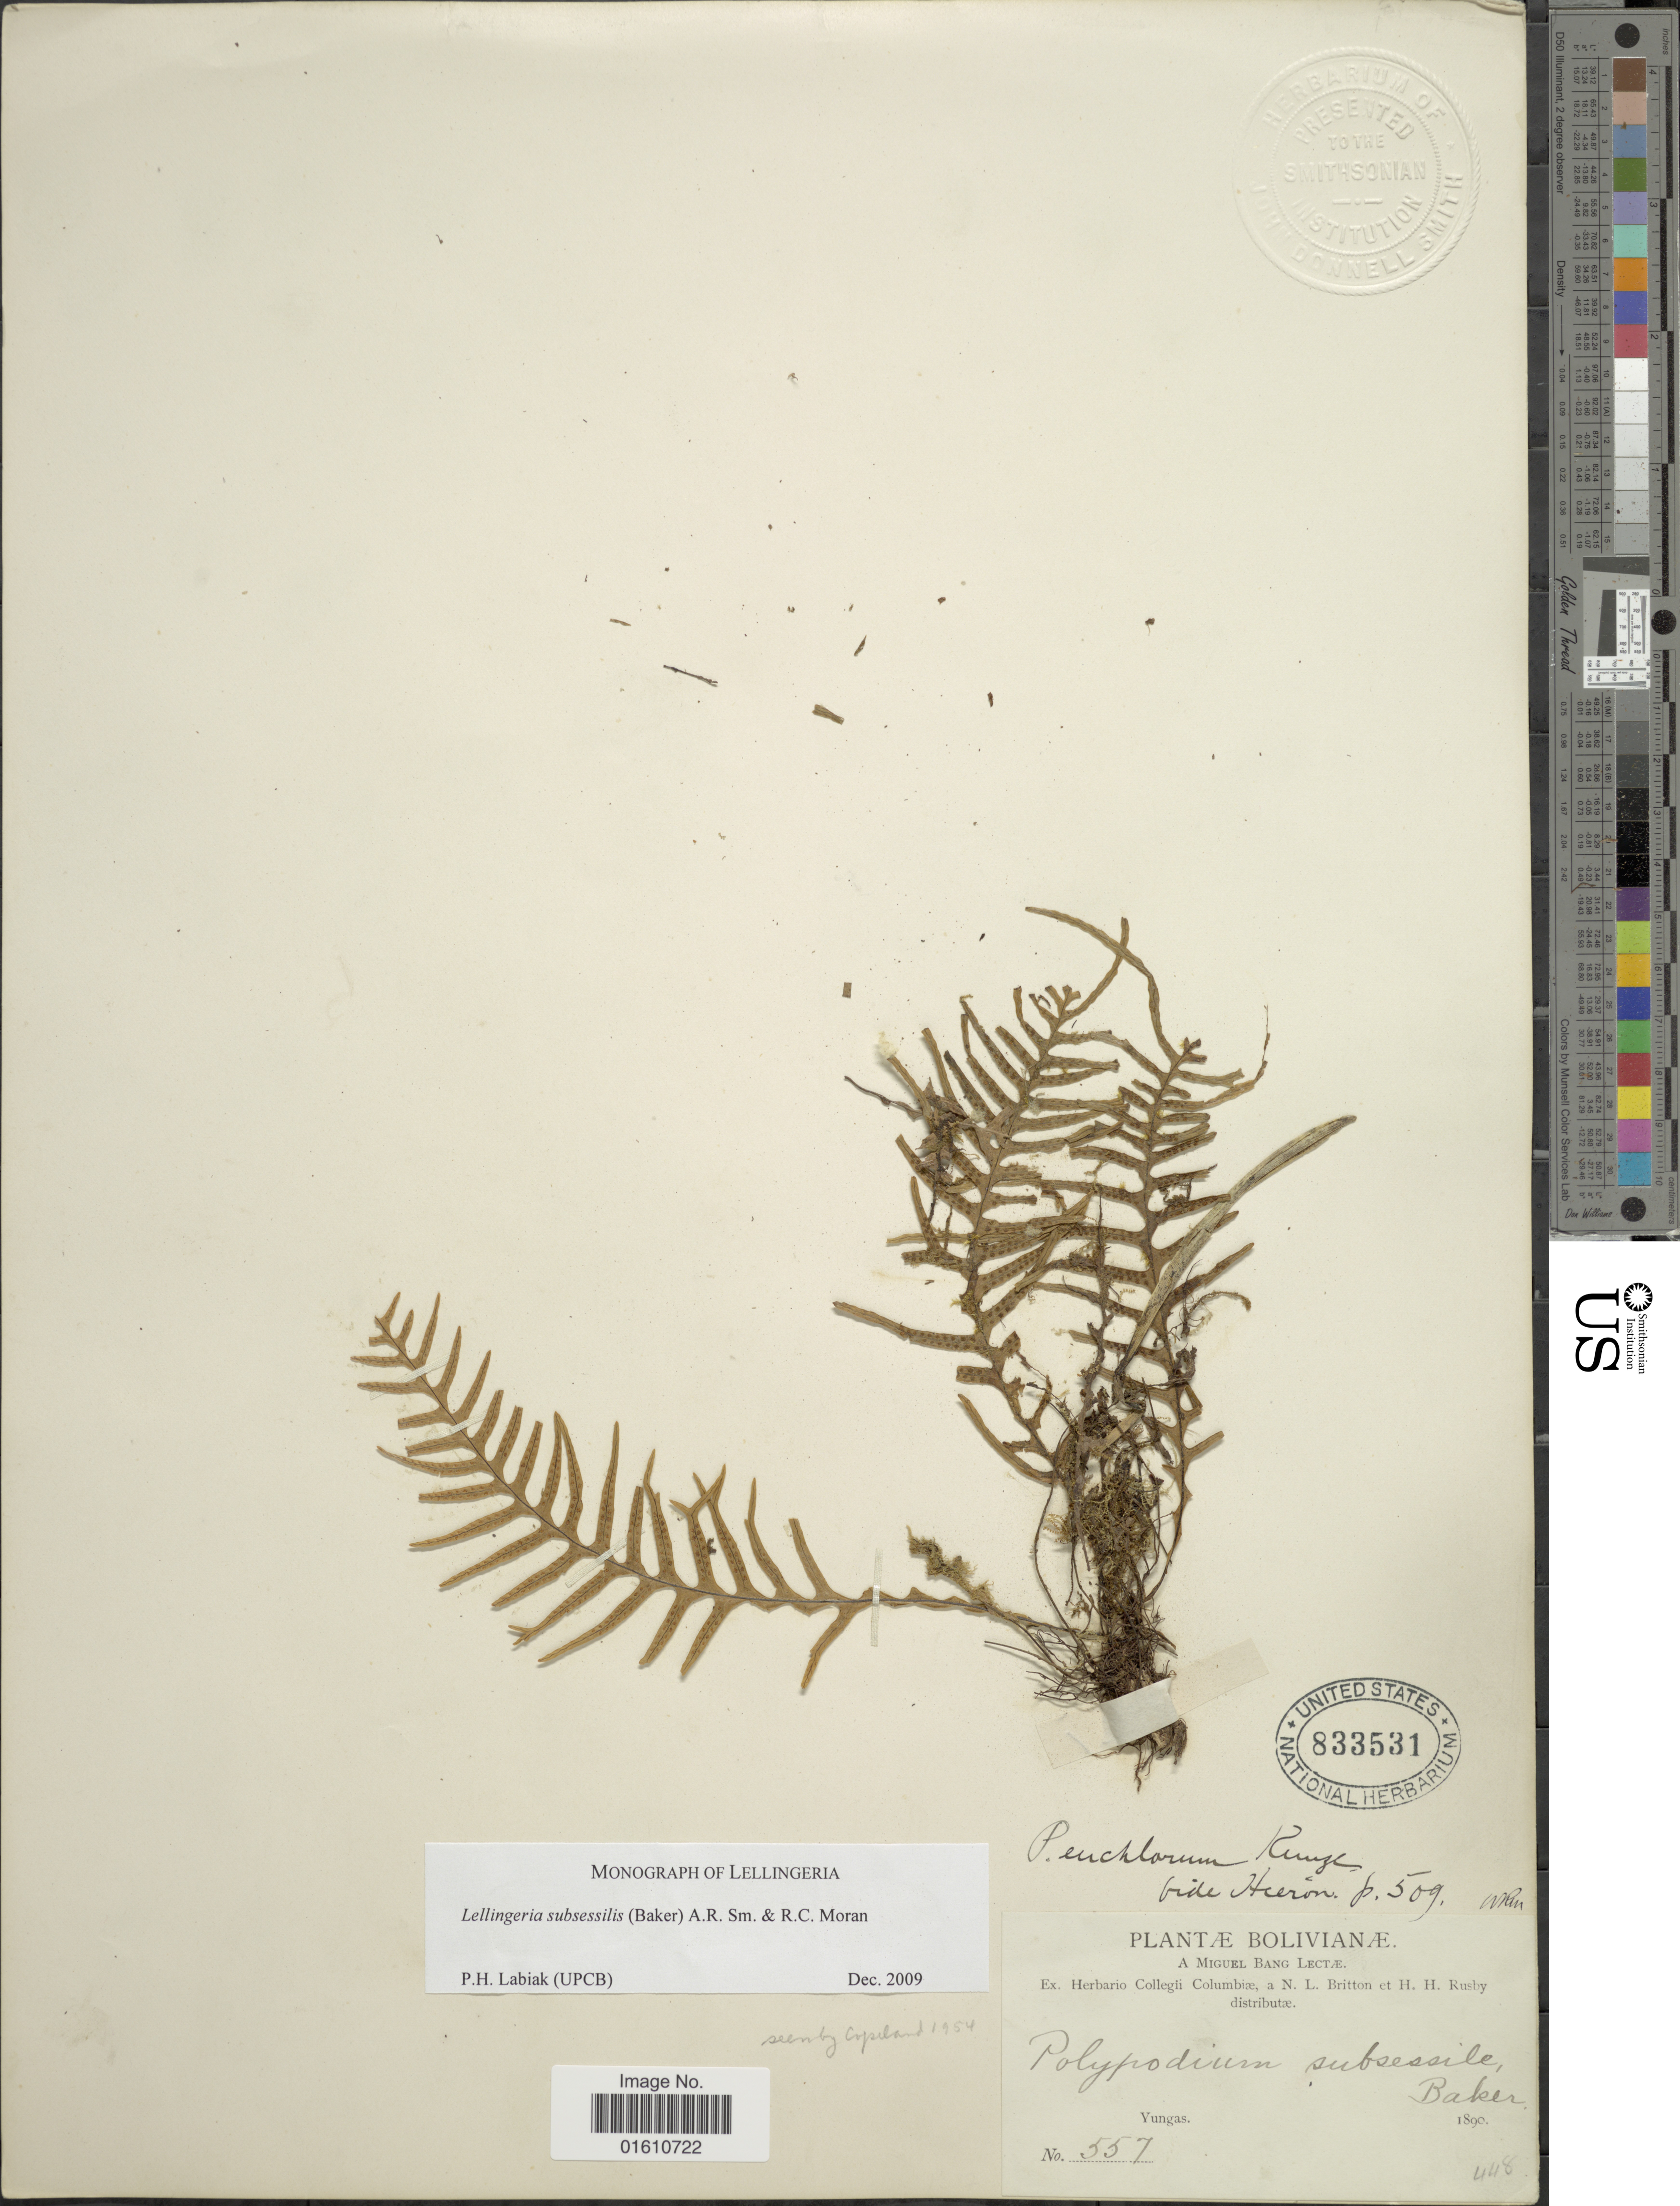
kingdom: Plantae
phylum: Tracheophyta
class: Polypodiopsida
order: Polypodiales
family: Polypodiaceae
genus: Lellingeria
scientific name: Lellingeria subsessilis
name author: (Baker) A.R. Sm. & R.C. Moran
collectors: M. Bang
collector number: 557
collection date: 1890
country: Bolivia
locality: Bolivianae, Yungas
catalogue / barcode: US 833531